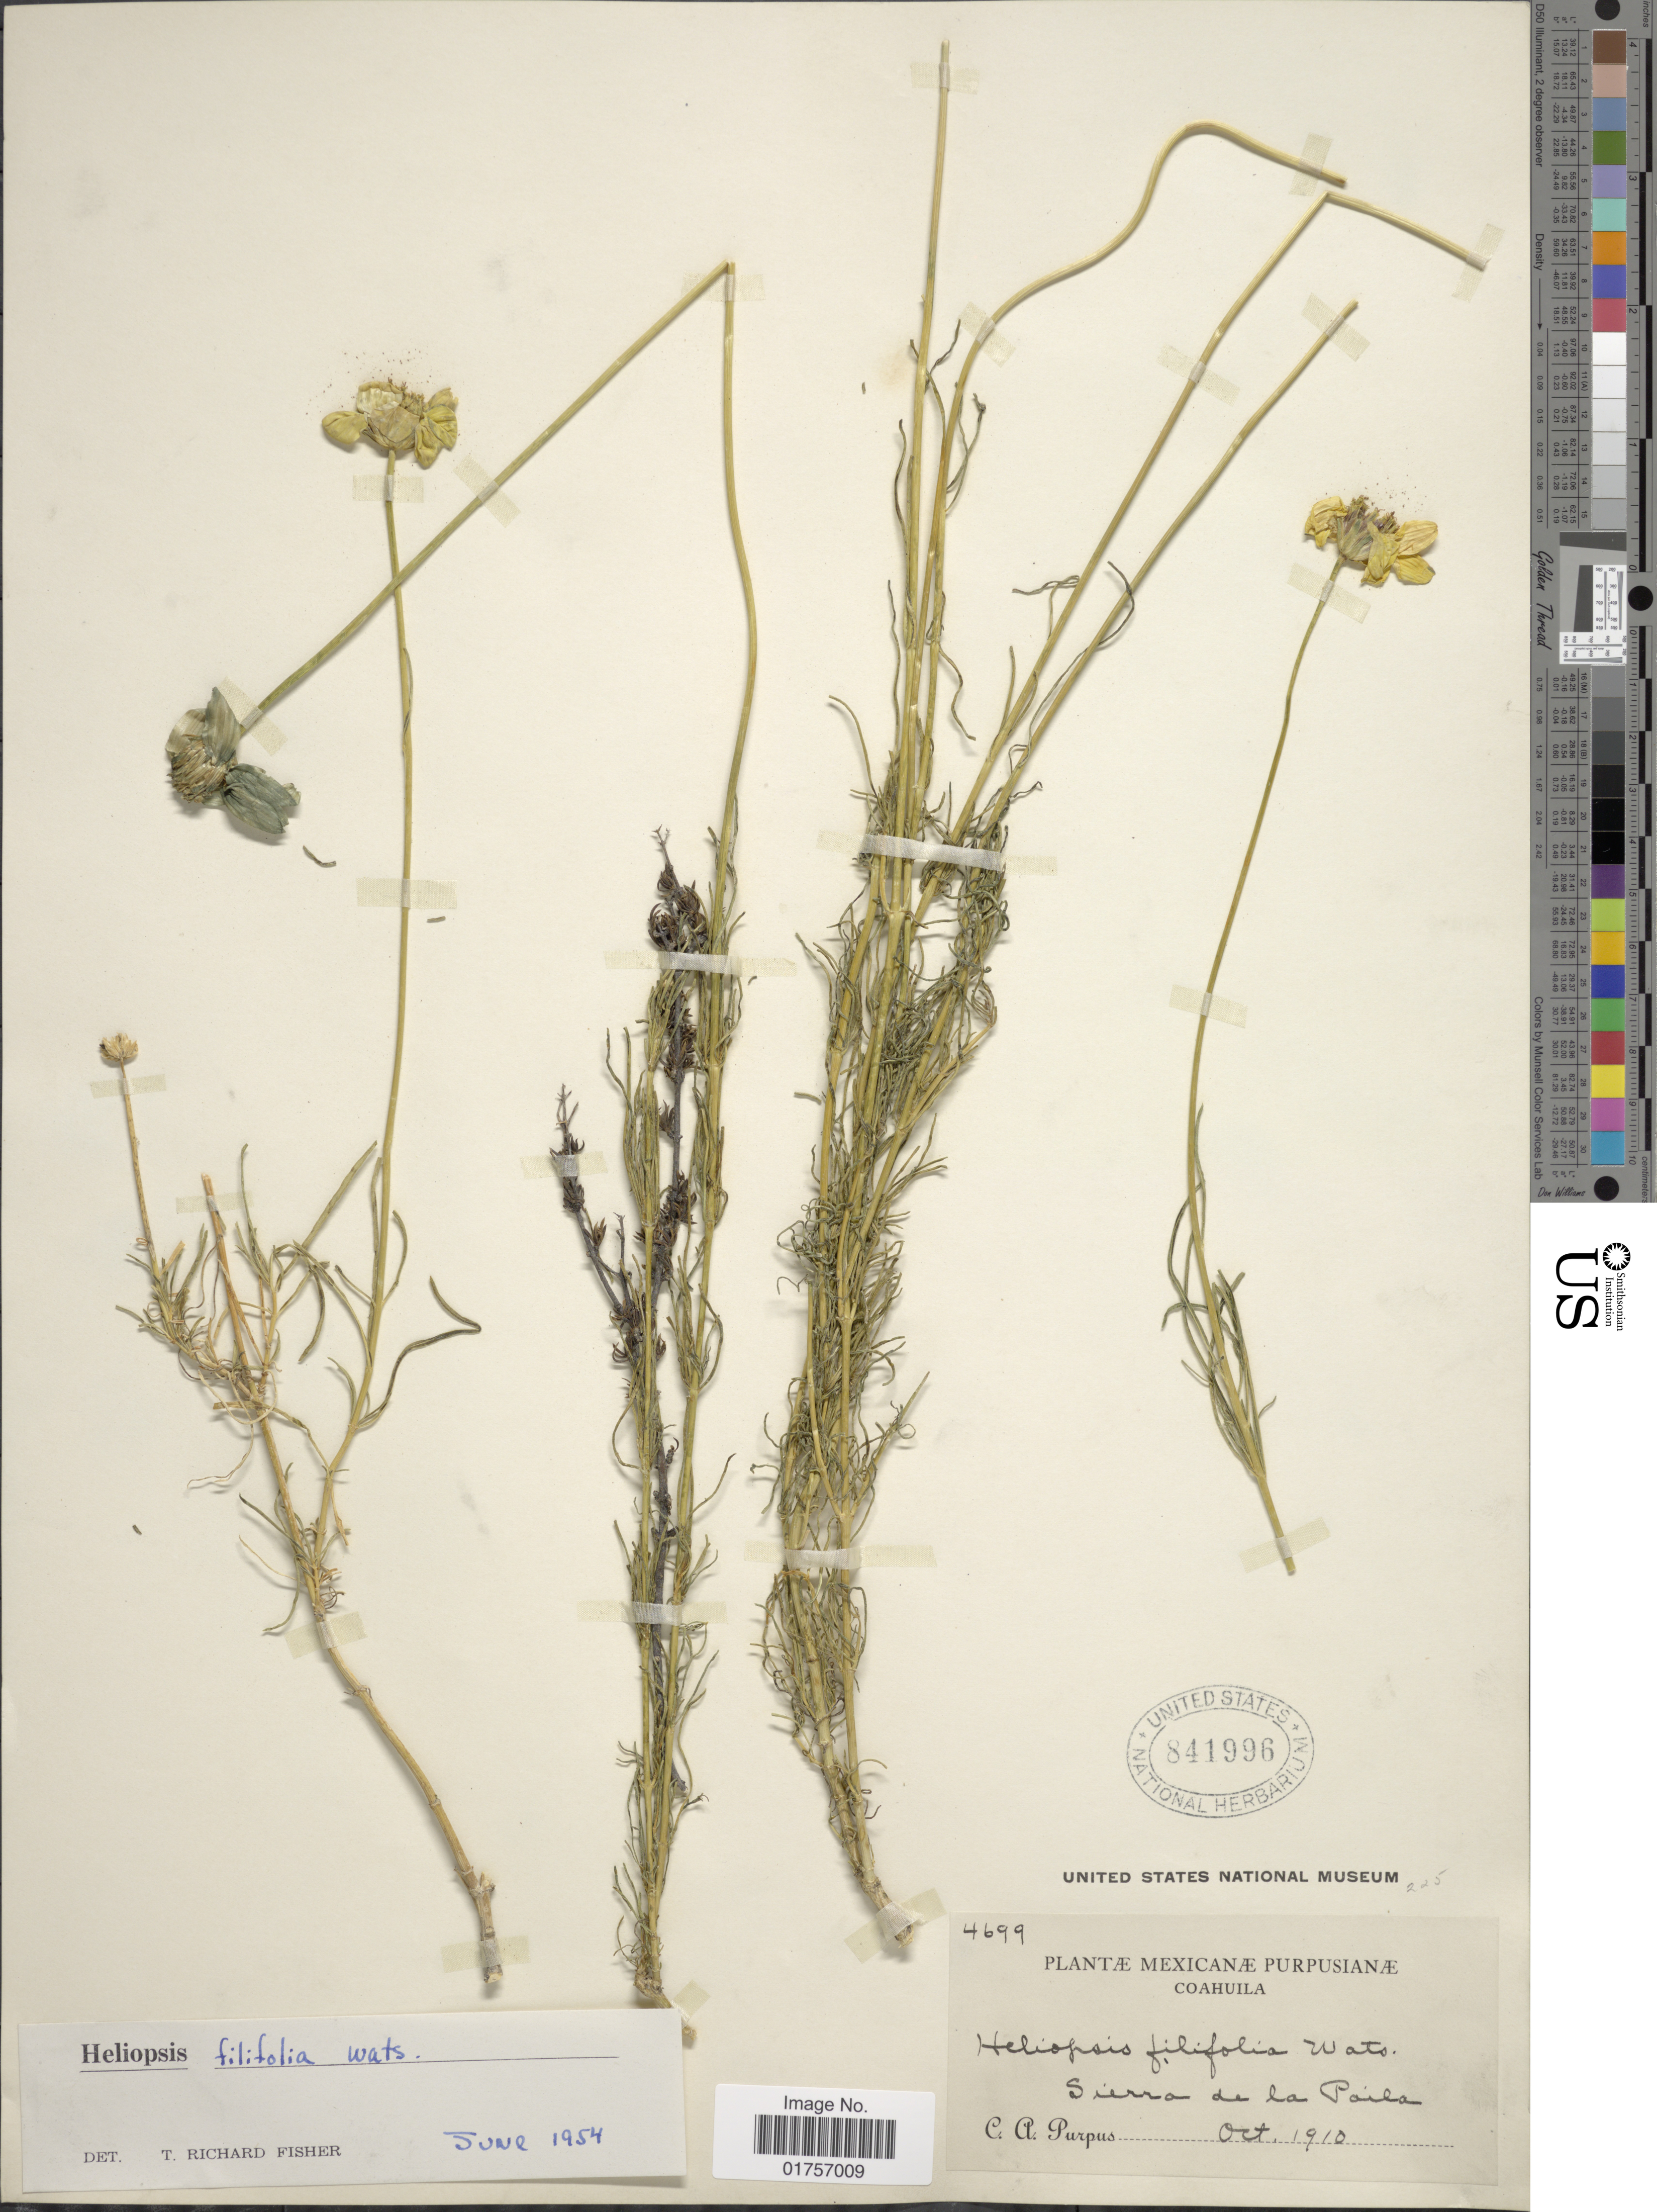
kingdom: Plantae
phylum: Tracheophyta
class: Magnoliopsida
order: Asterales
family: Asteraceae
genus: Heliopsis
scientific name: Heliopsis filifolia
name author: S. Watson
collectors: C. A. Purpus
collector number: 4699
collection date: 1910-10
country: Mexico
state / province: Coahuila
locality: Sierra de la Paila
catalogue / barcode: US 841996